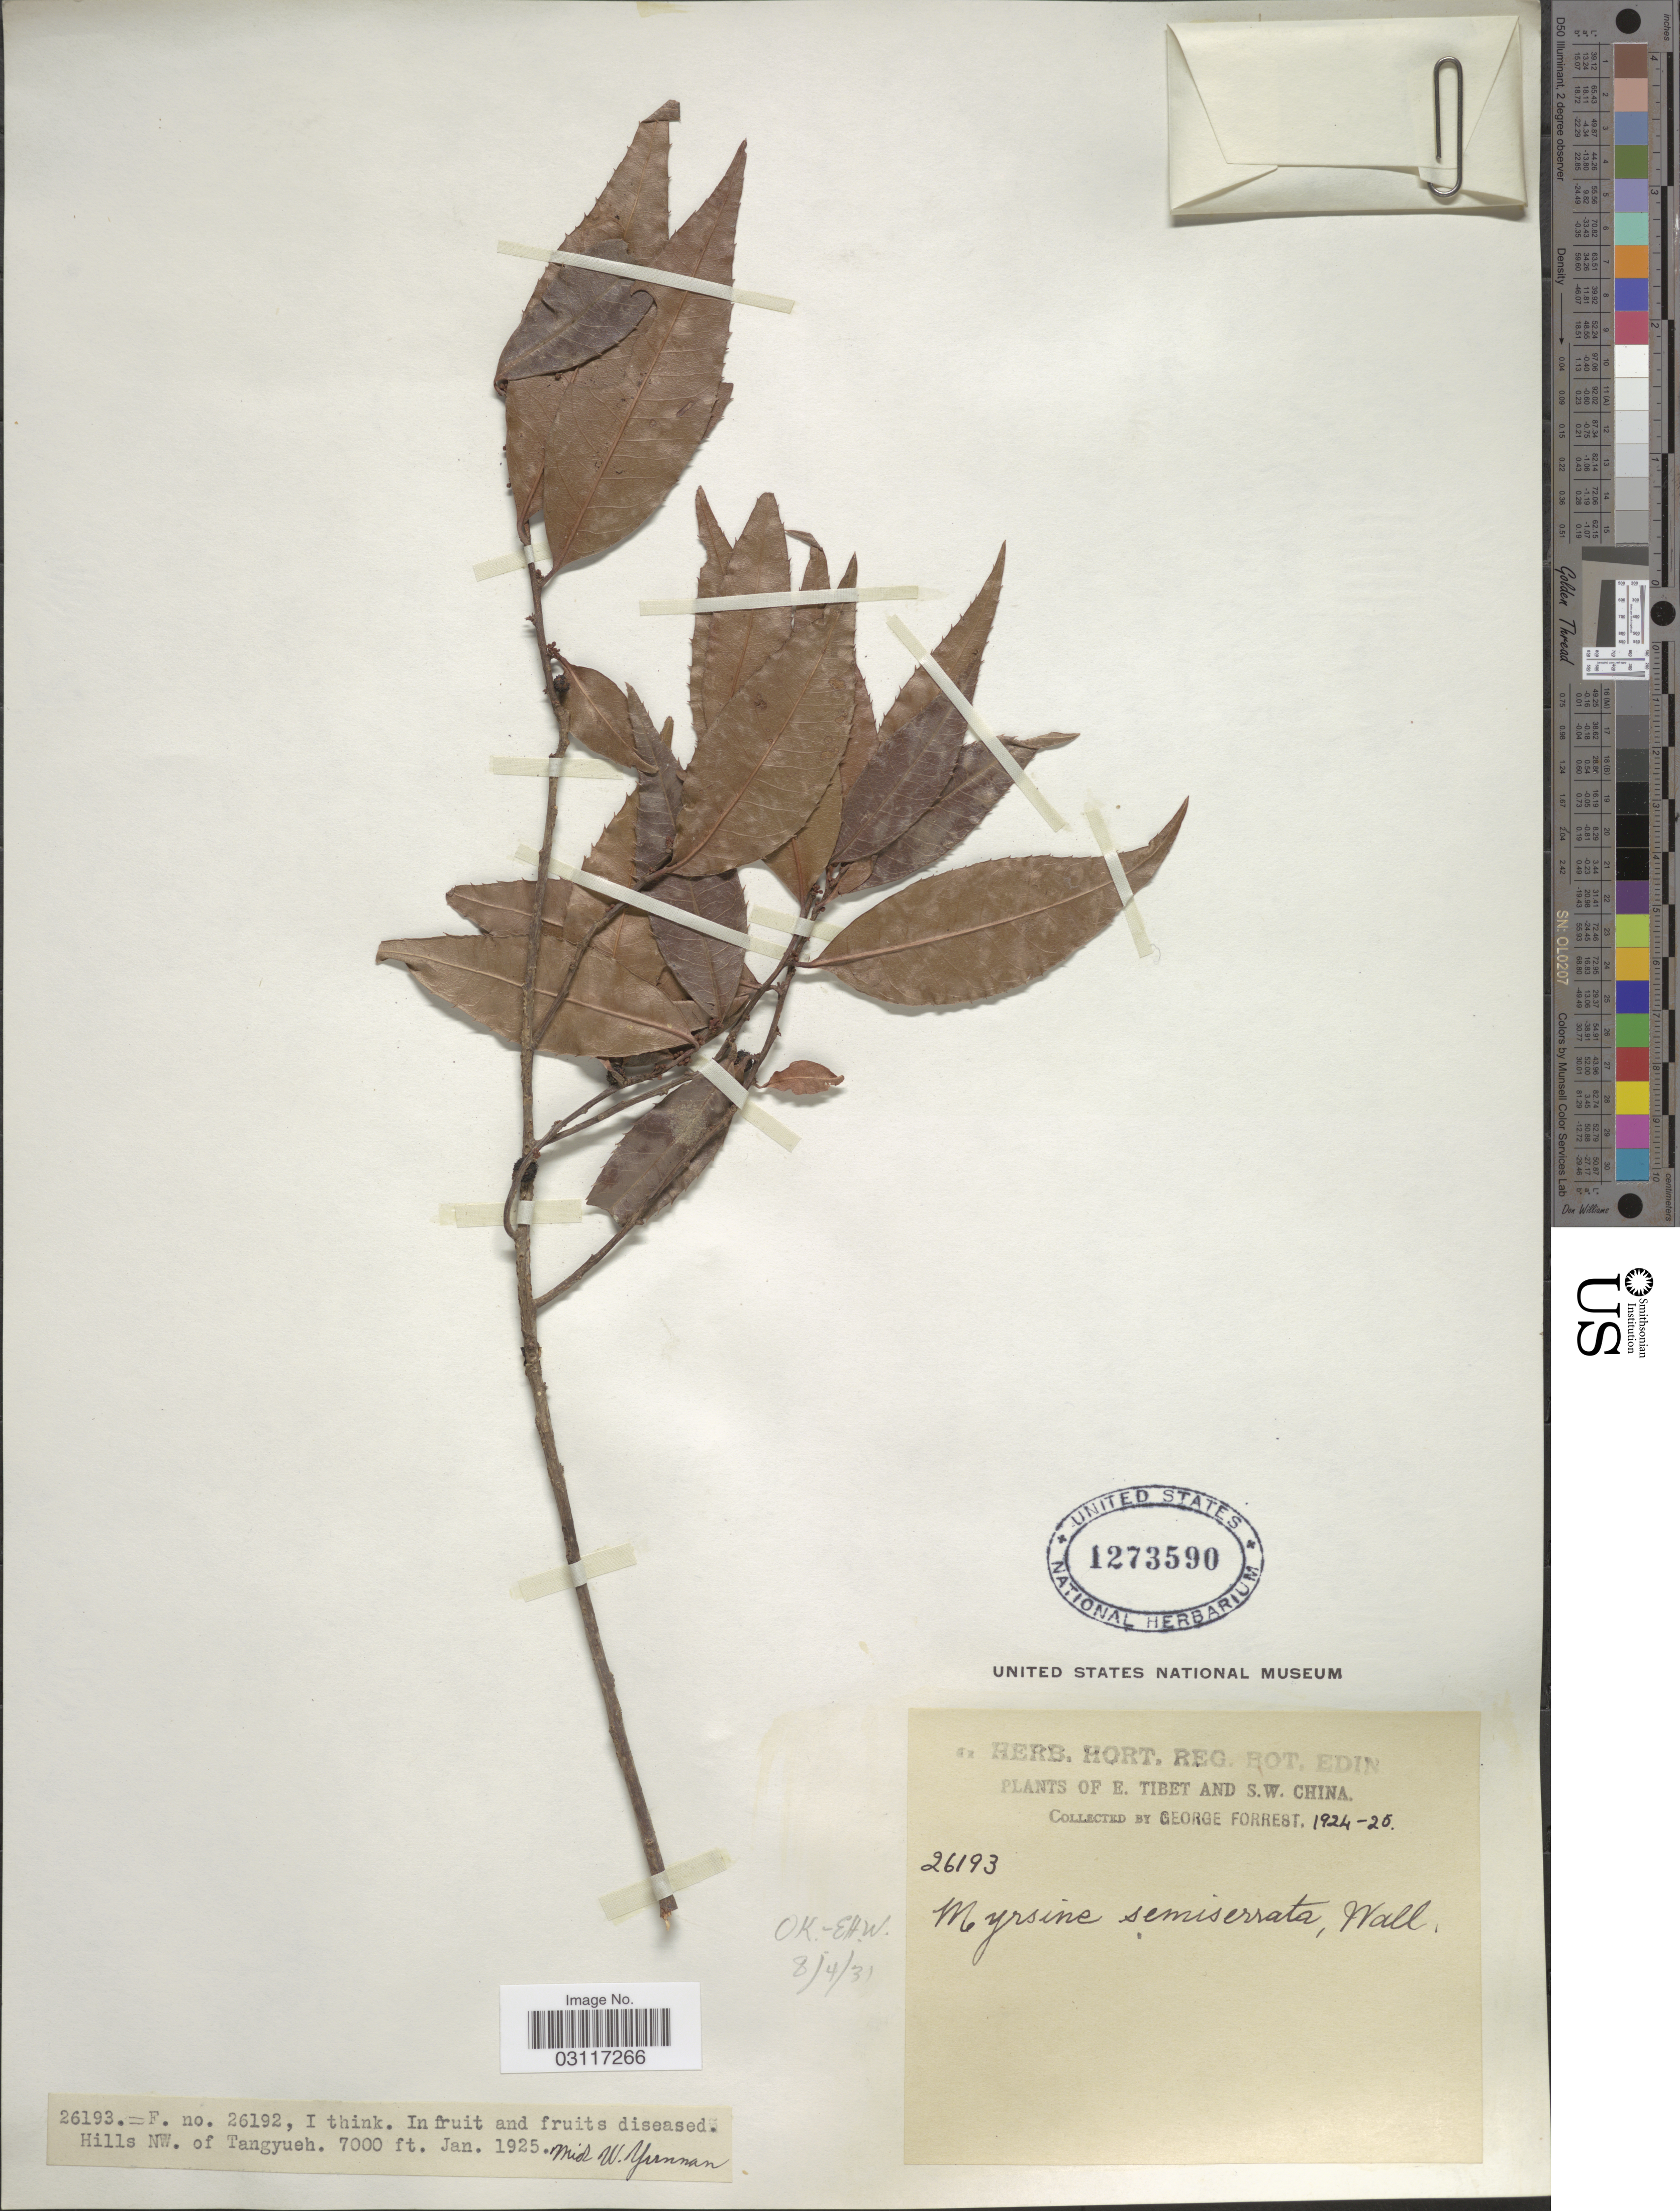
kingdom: Plantae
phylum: Tracheophyta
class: Magnoliopsida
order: Ericales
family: Primulaceae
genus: Myrsine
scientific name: Myrsine semiserrata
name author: Wall.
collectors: G. Forrest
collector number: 26193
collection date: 1925-01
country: China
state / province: Yunnan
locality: E. Tibet and S.W. China. Hills NW. of Tengyueh. Mid W. Yunnan.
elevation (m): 2134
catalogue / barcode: US 1273590